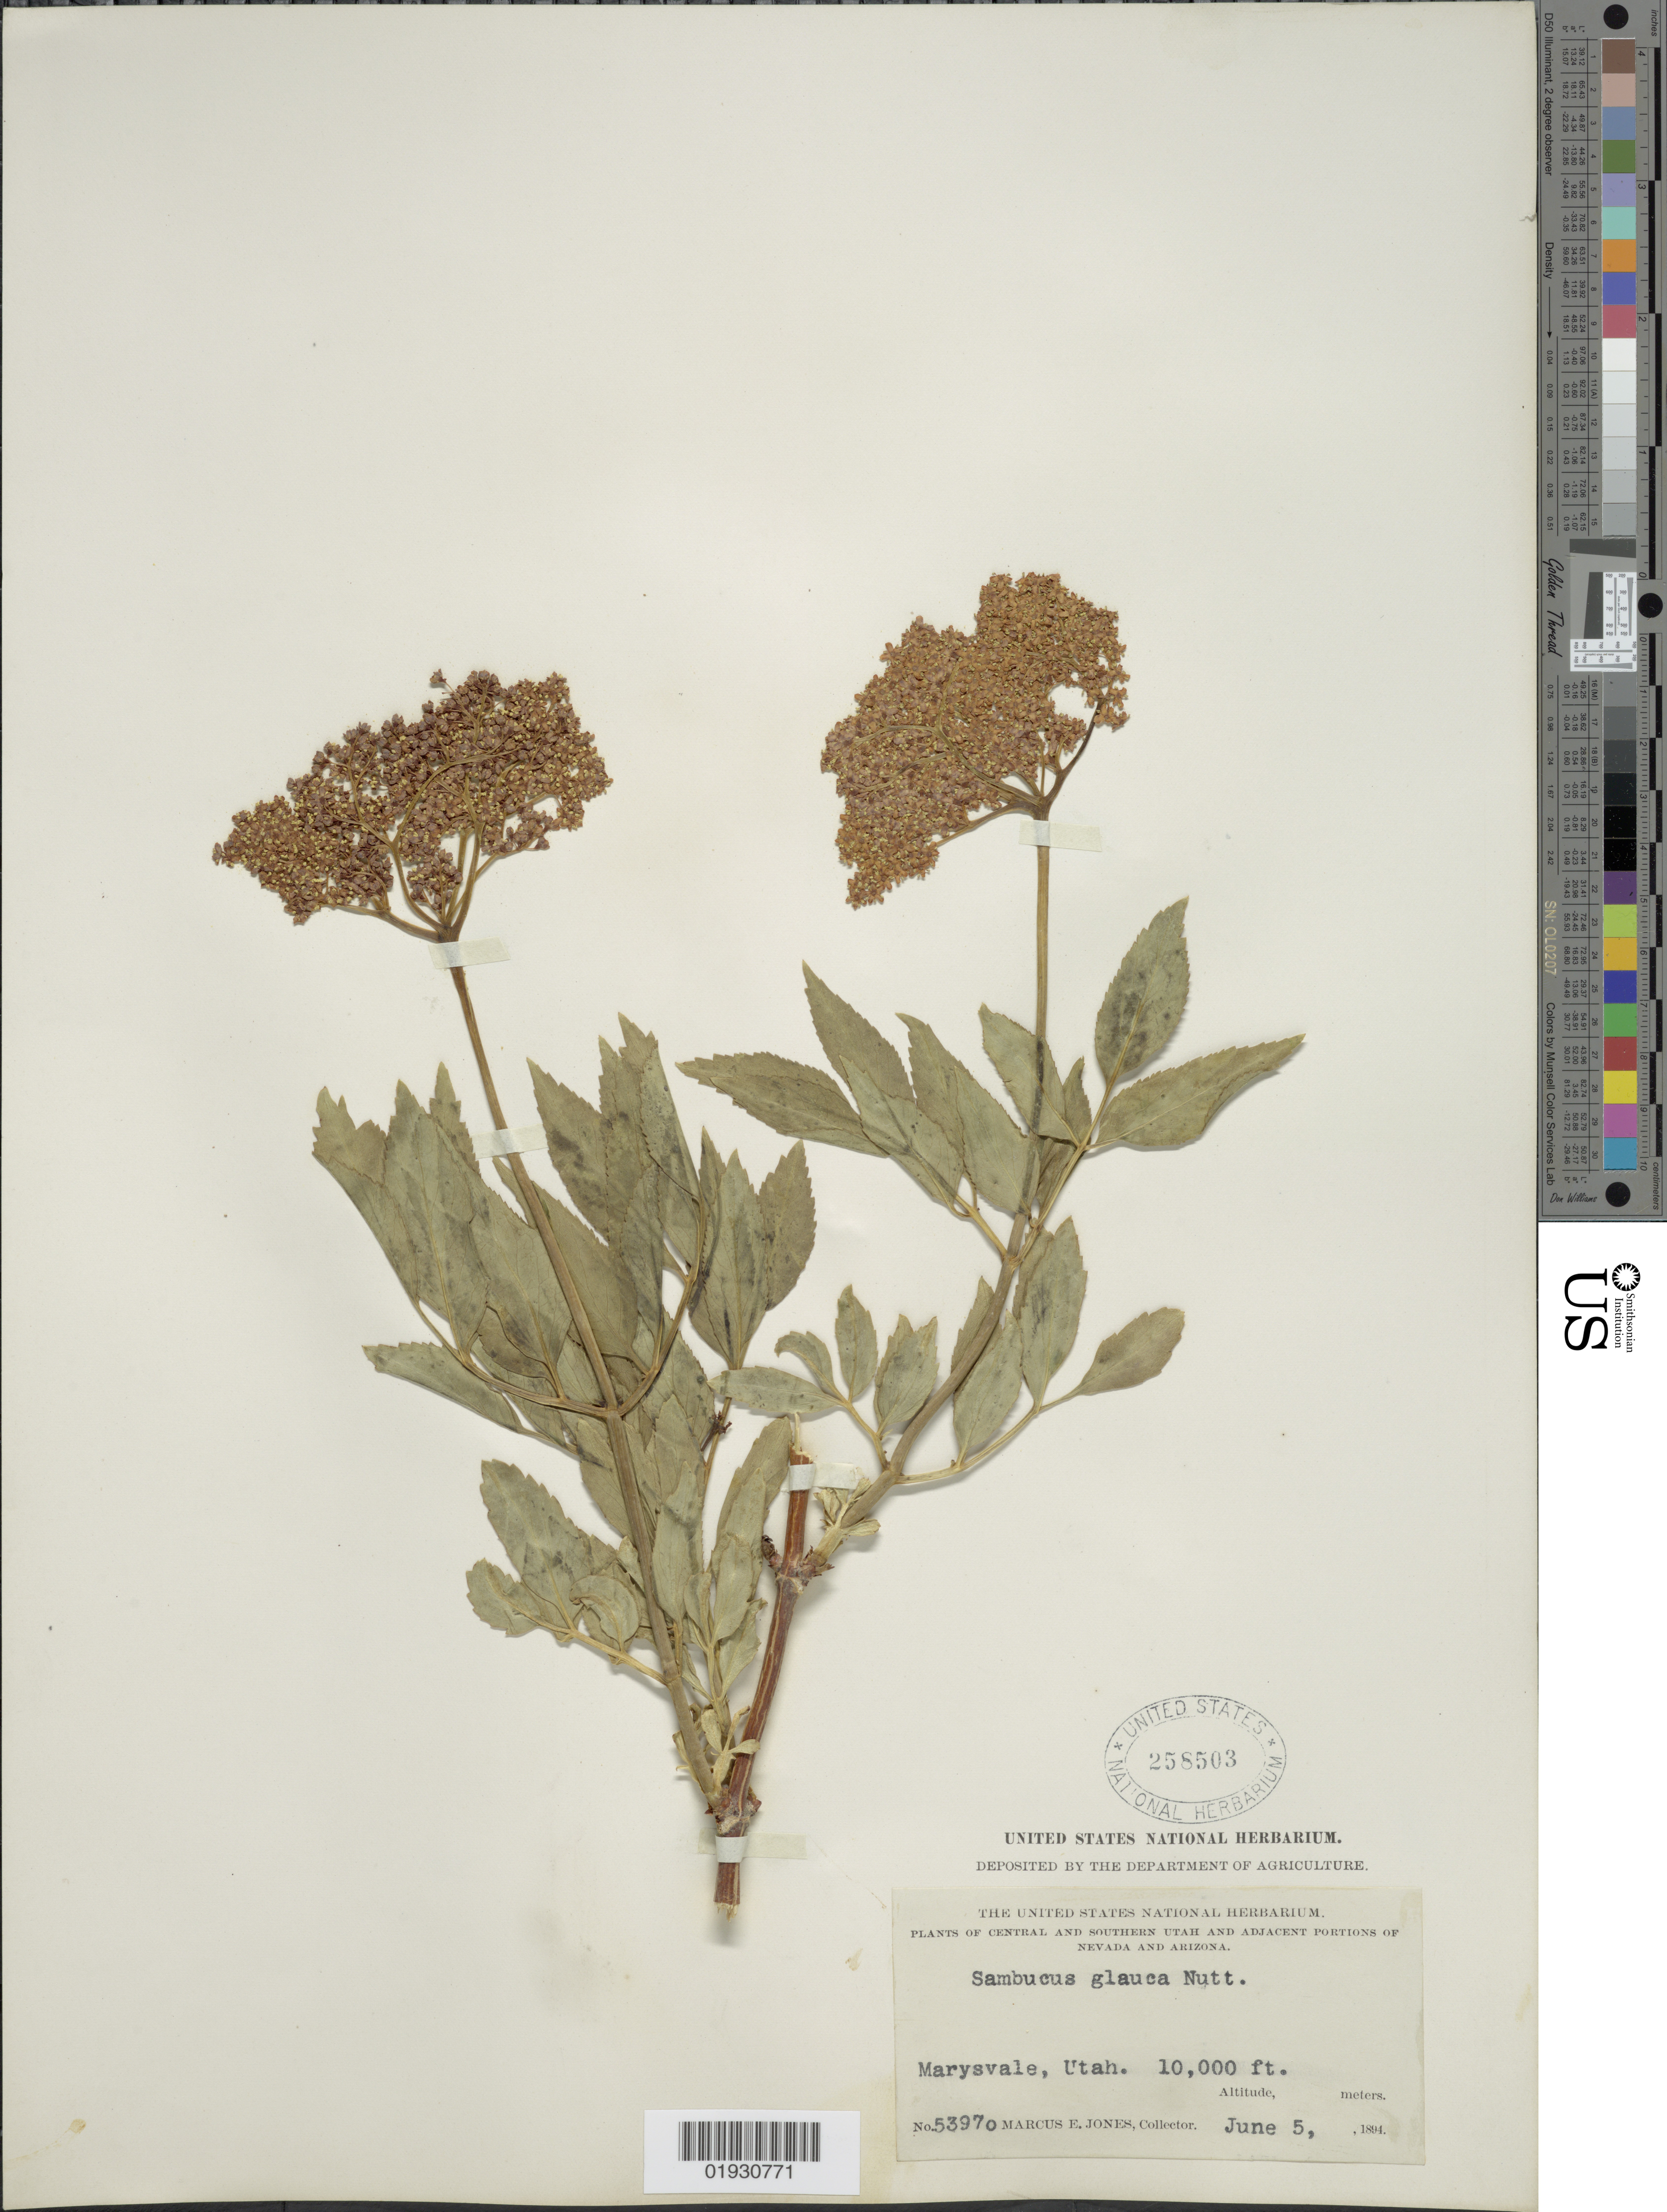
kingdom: Plantae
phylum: Tracheophyta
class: Magnoliopsida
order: Dipsacales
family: Viburnaceae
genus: Sambucus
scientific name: Sambucus cerulea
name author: Raf.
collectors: M. E. Jones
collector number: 5397o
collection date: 1894-06-05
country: United States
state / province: Utah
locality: Central and Southern Utah and adjacent portions of Nevada and Arizona, Marysvale.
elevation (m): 3048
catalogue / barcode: US 258503